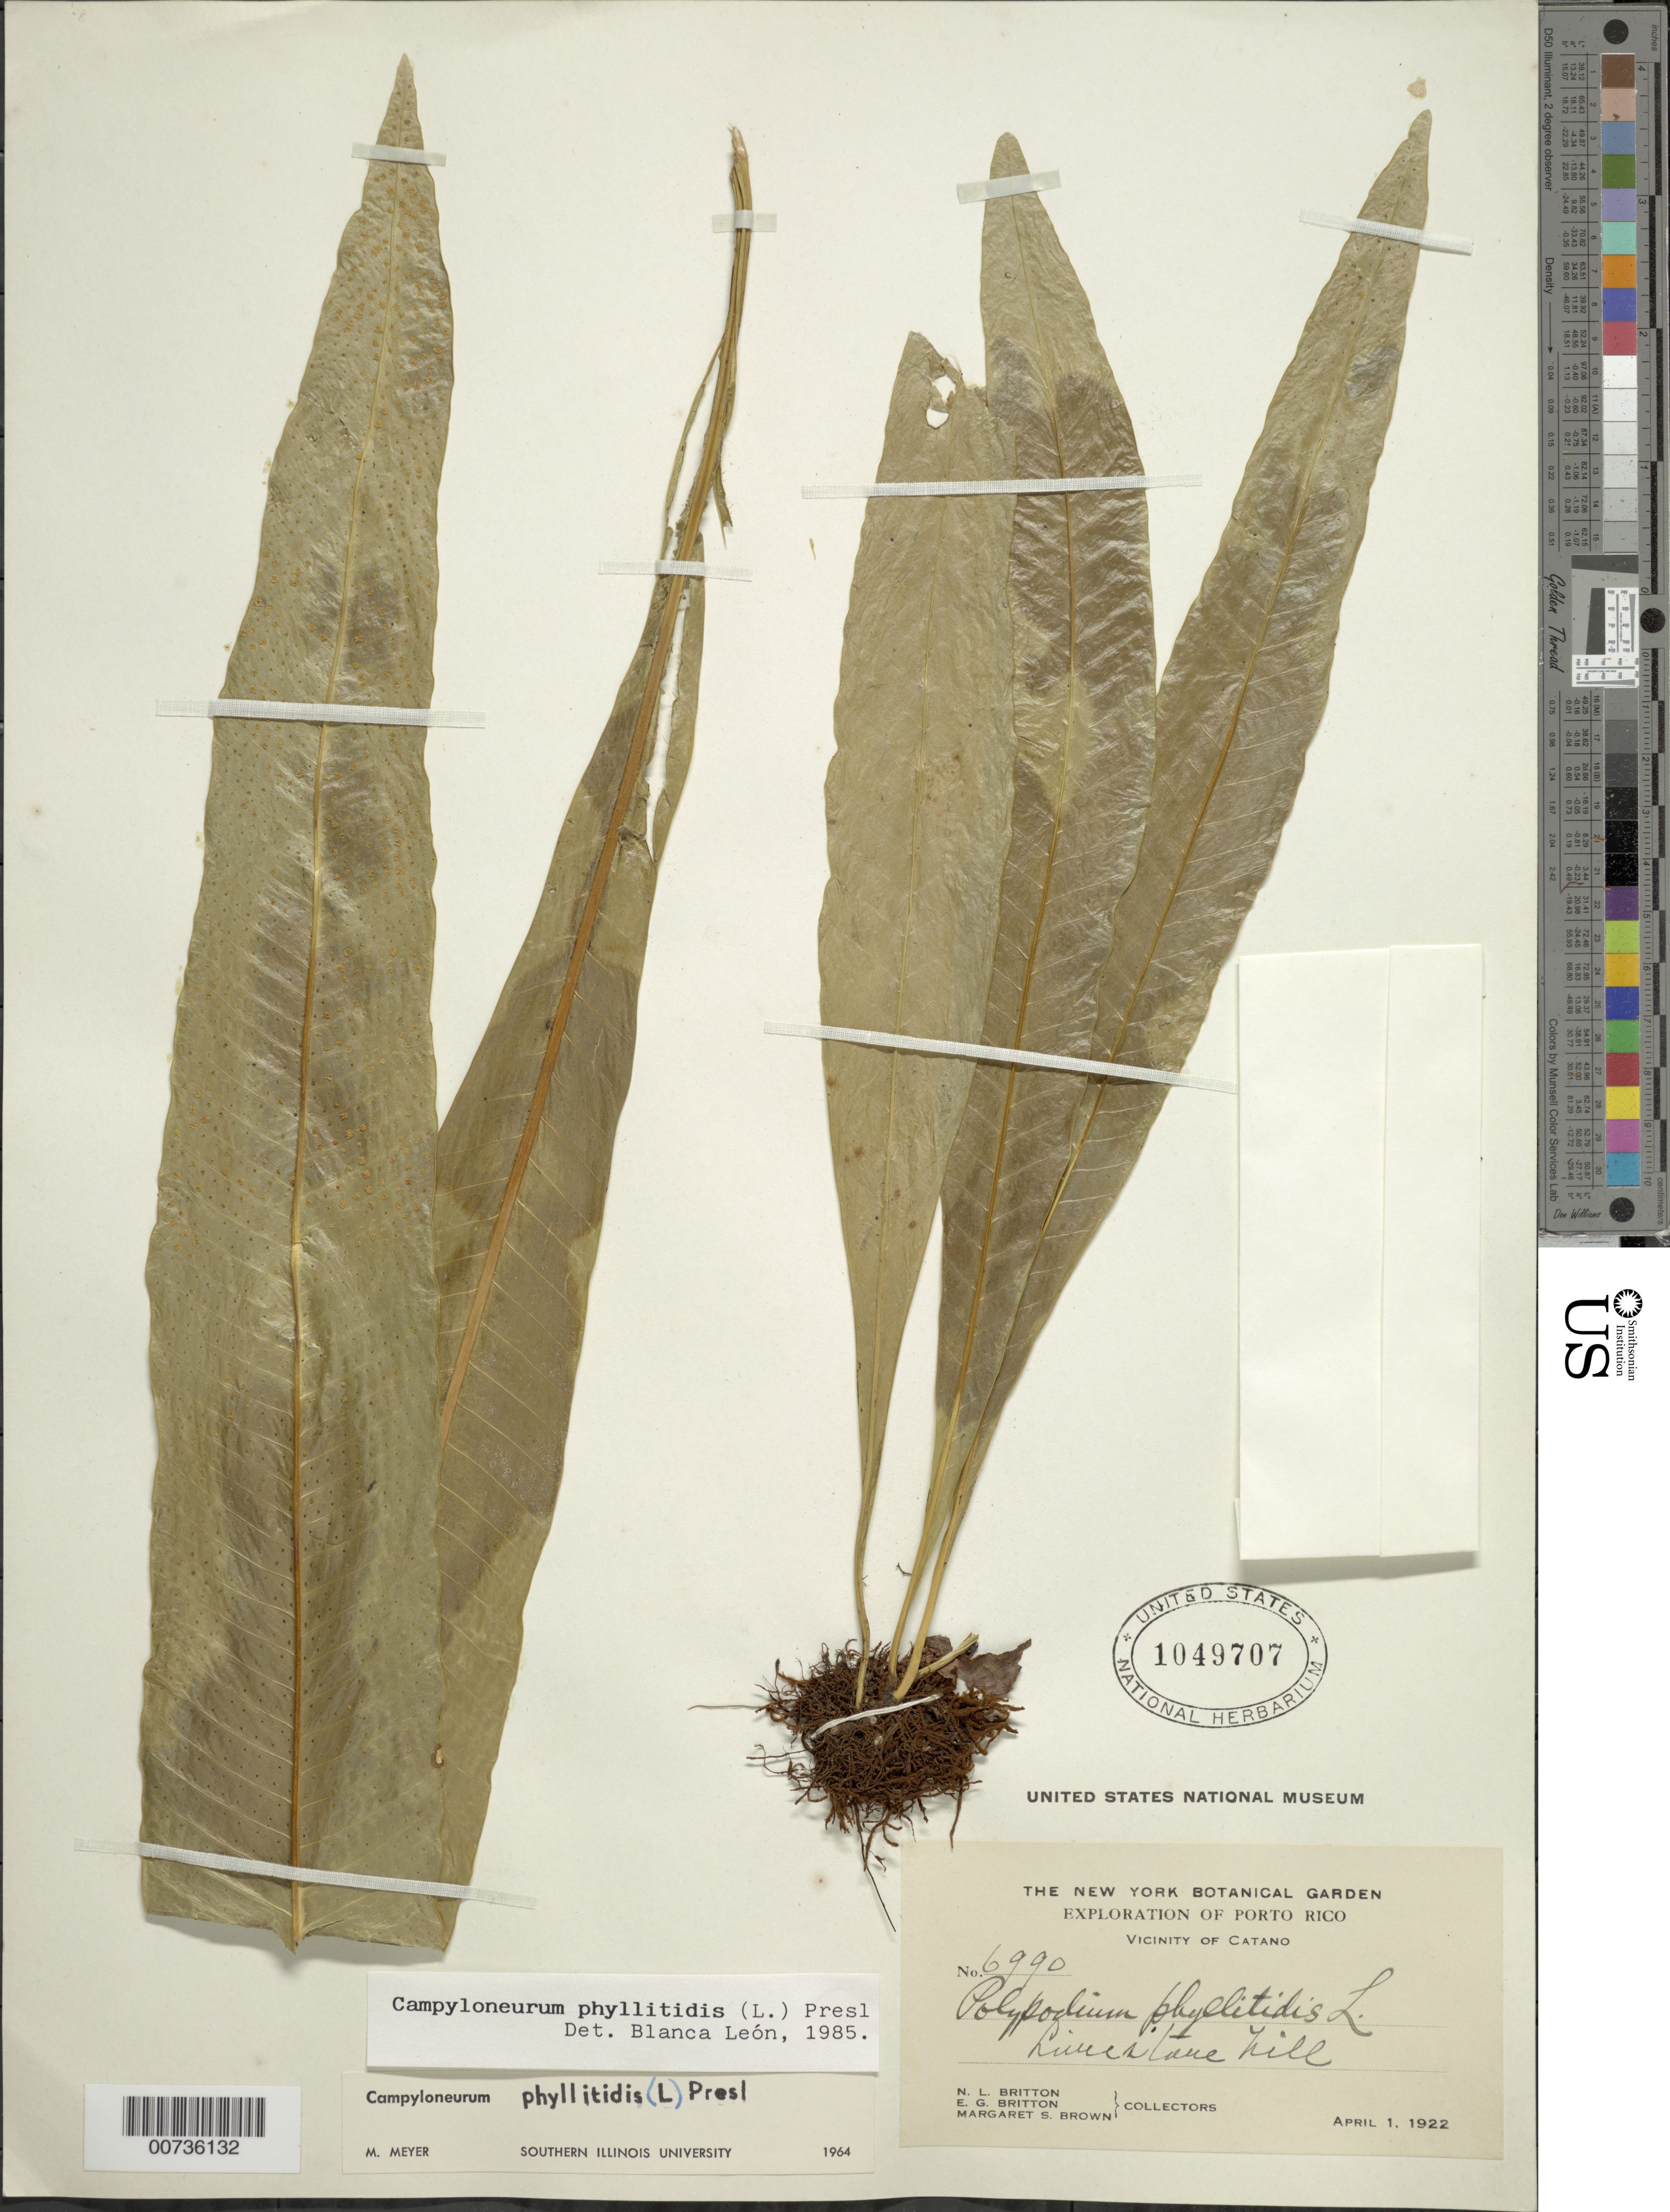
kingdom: Plantae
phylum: Tracheophyta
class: Polypodiopsida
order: Polypodiales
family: Polypodiaceae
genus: Campyloneurum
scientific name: Campyloneurum phyllitidis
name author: (L.) C. Presl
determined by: León, B.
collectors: N. Britton, E. G. Britton & M. S. Brown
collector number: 6990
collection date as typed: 01 Apr 1922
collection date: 1922-04-01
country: Puerto Rico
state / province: Cataño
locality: Vicinity of Cataño, Limestone hill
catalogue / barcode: US 1049707